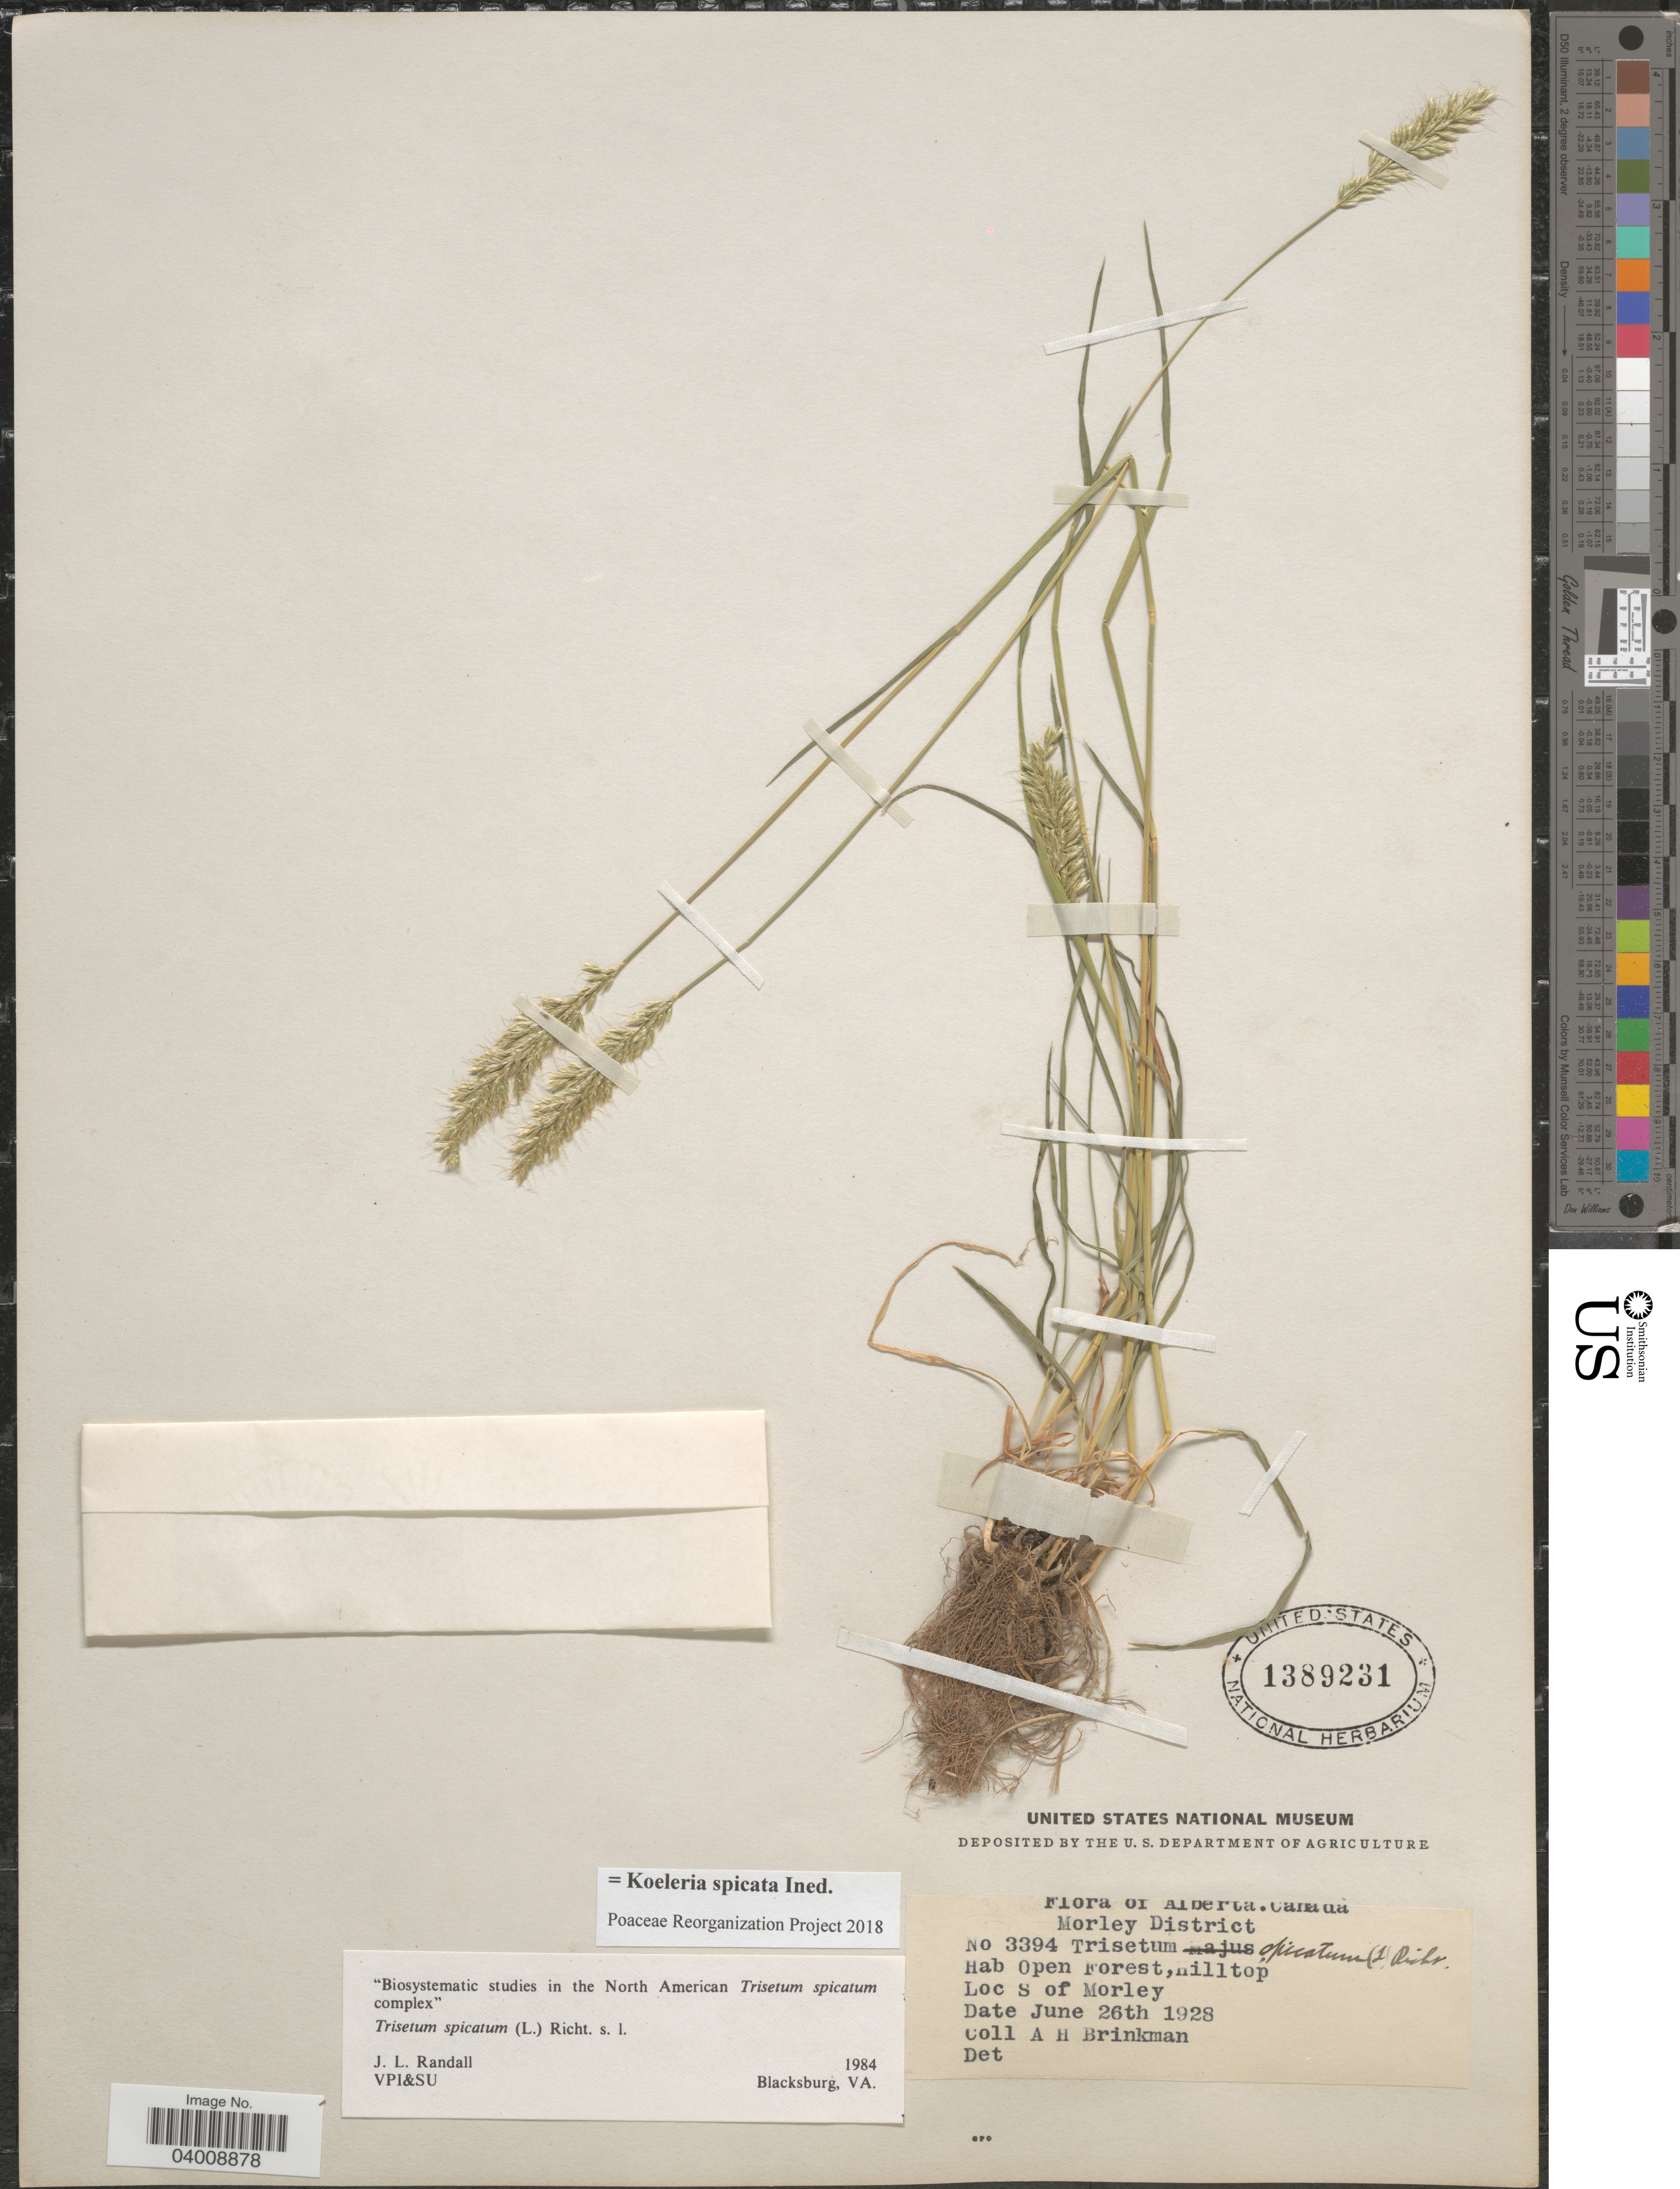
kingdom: Plantae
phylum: Tracheophyta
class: Liliopsida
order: Poales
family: Poaceae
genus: Koeleria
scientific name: Koeleria spicata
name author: (L.) Barberá et al.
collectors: A. Brinkman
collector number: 3394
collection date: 1928-06-26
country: Canada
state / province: Alberta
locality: Morley District. S of Morley.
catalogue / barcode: US 1389231